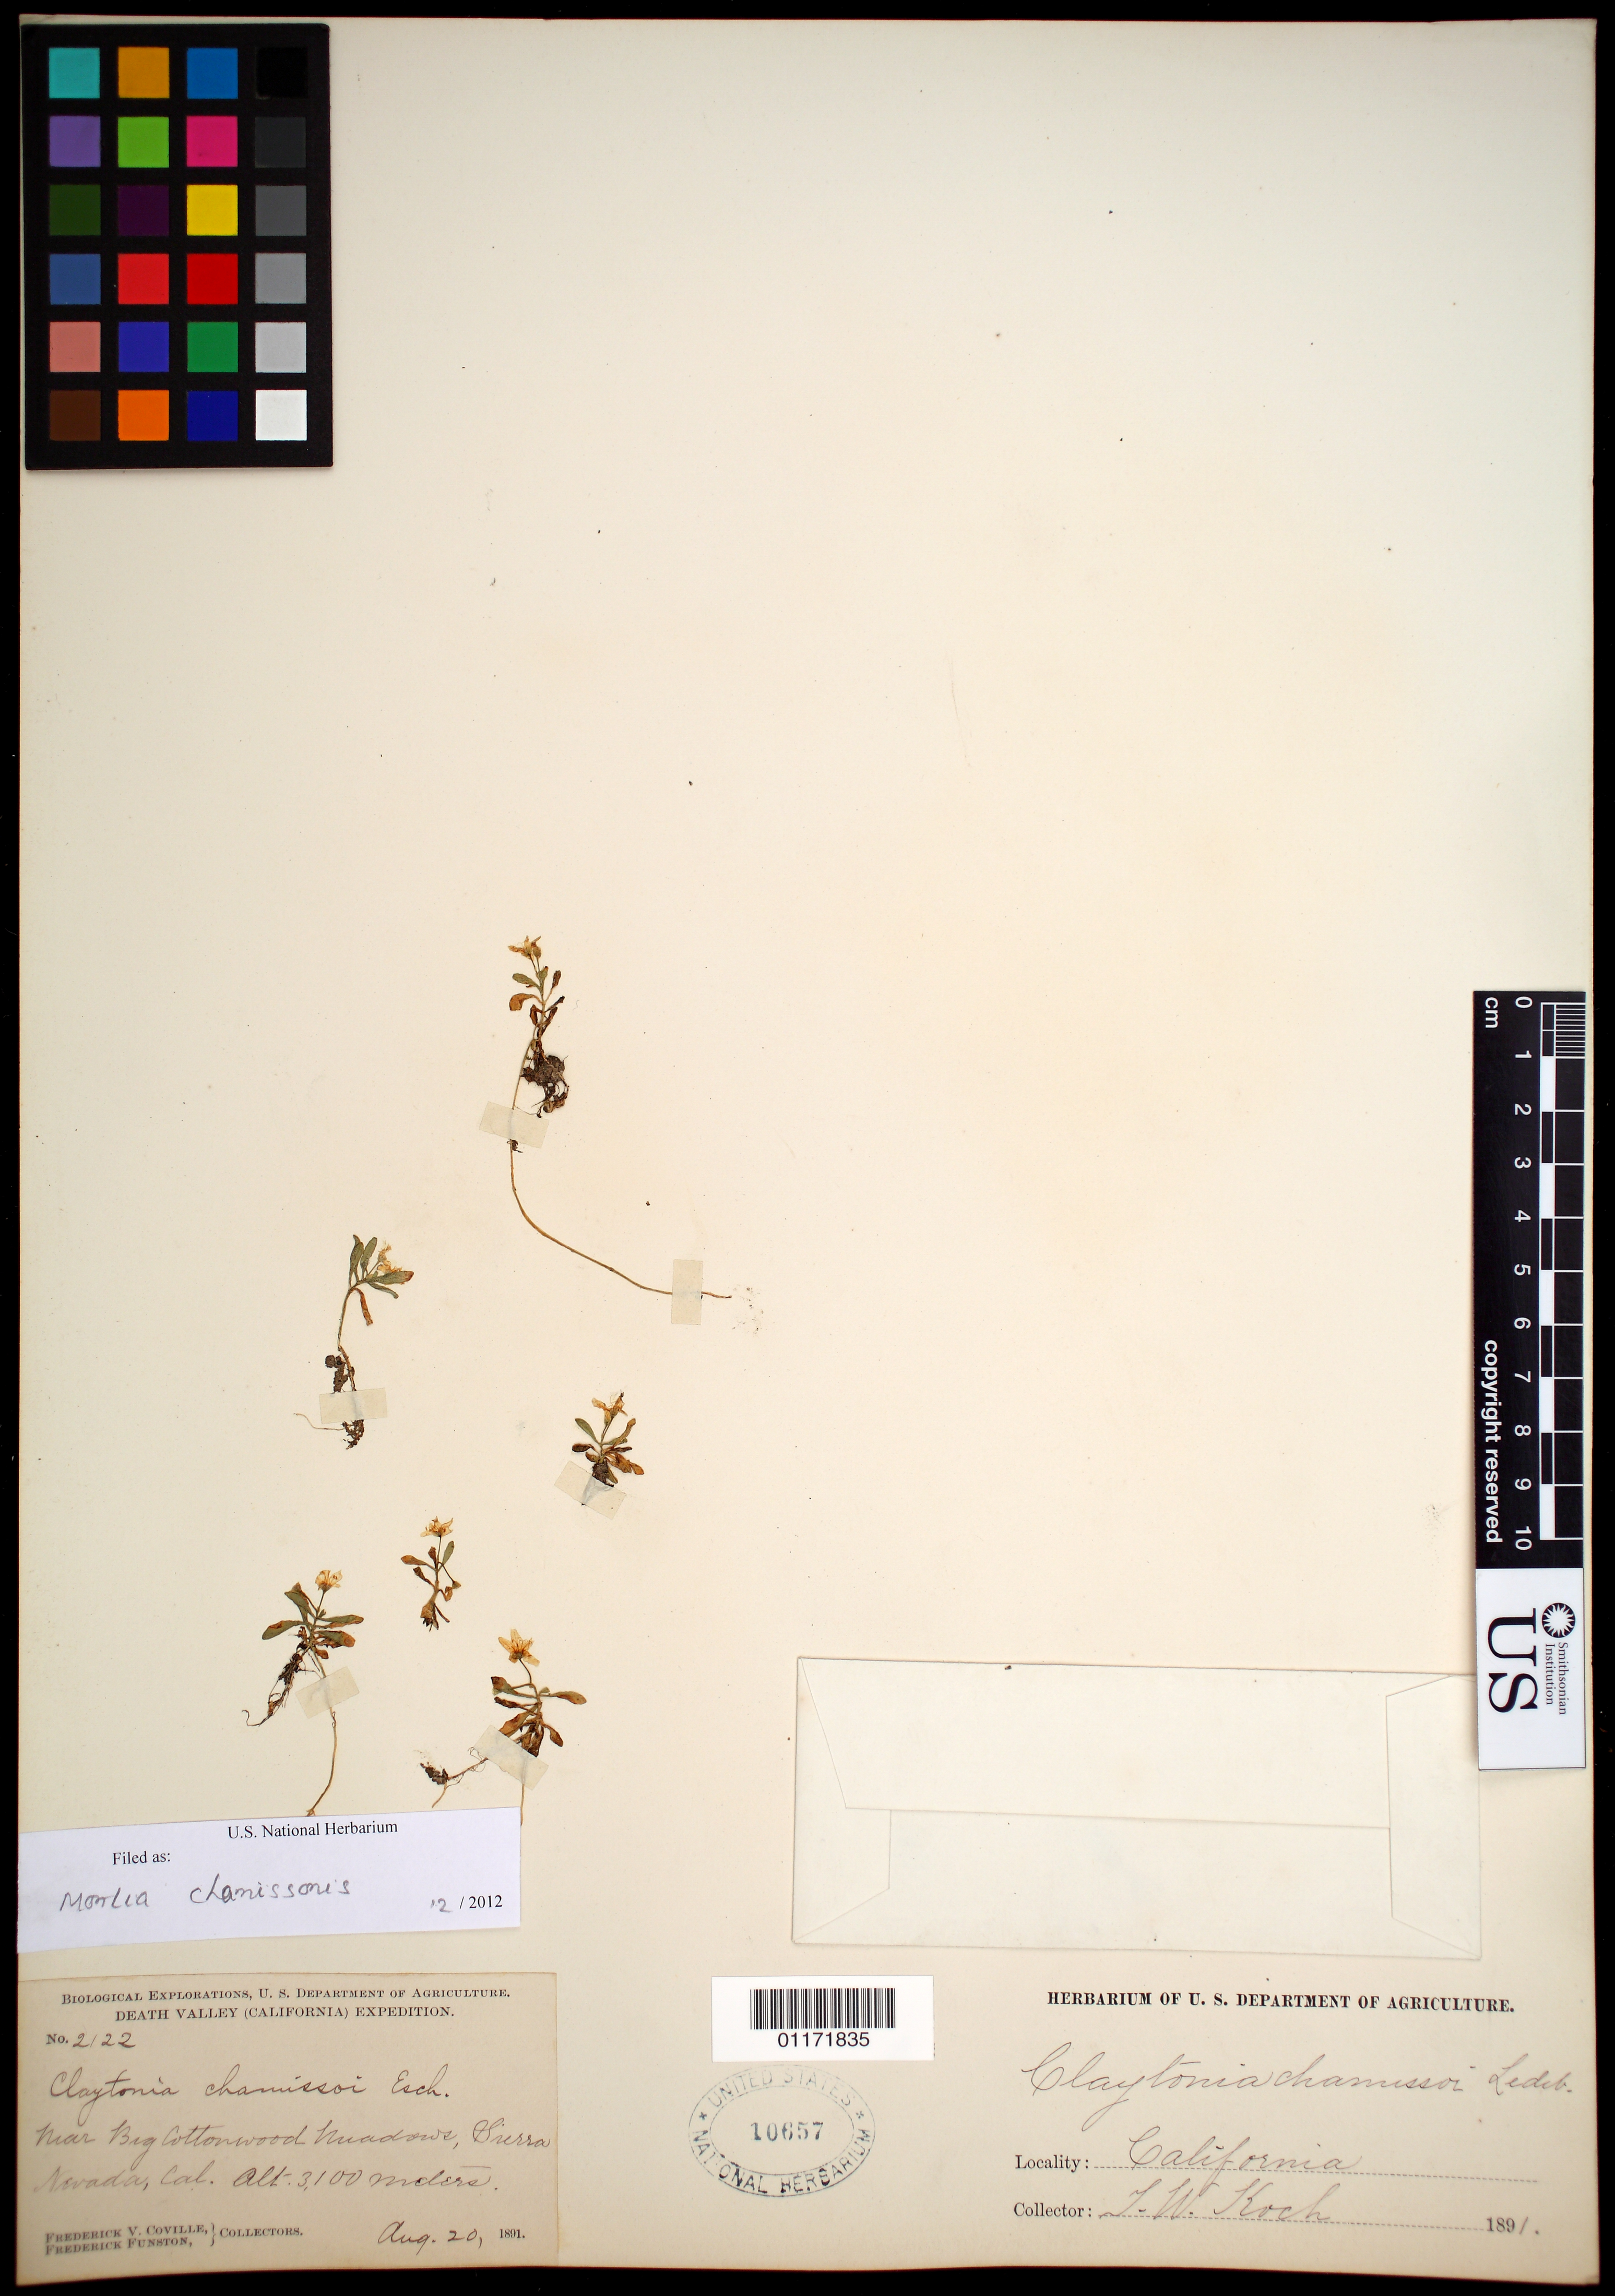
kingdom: Plantae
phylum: Tracheophyta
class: Magnoliopsida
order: Caryophyllales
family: Montiaceae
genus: Montia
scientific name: Montia chamissoi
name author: (Ledeb. ex Spreng.) Greene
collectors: F. W. Koch, F. V. Coville & F. Funston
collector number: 2122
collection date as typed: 20 Aug 1891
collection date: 1891-08-20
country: United States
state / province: California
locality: Sierra Nevada; Big Cottonwood Meadows.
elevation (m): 3100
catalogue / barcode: US 10657